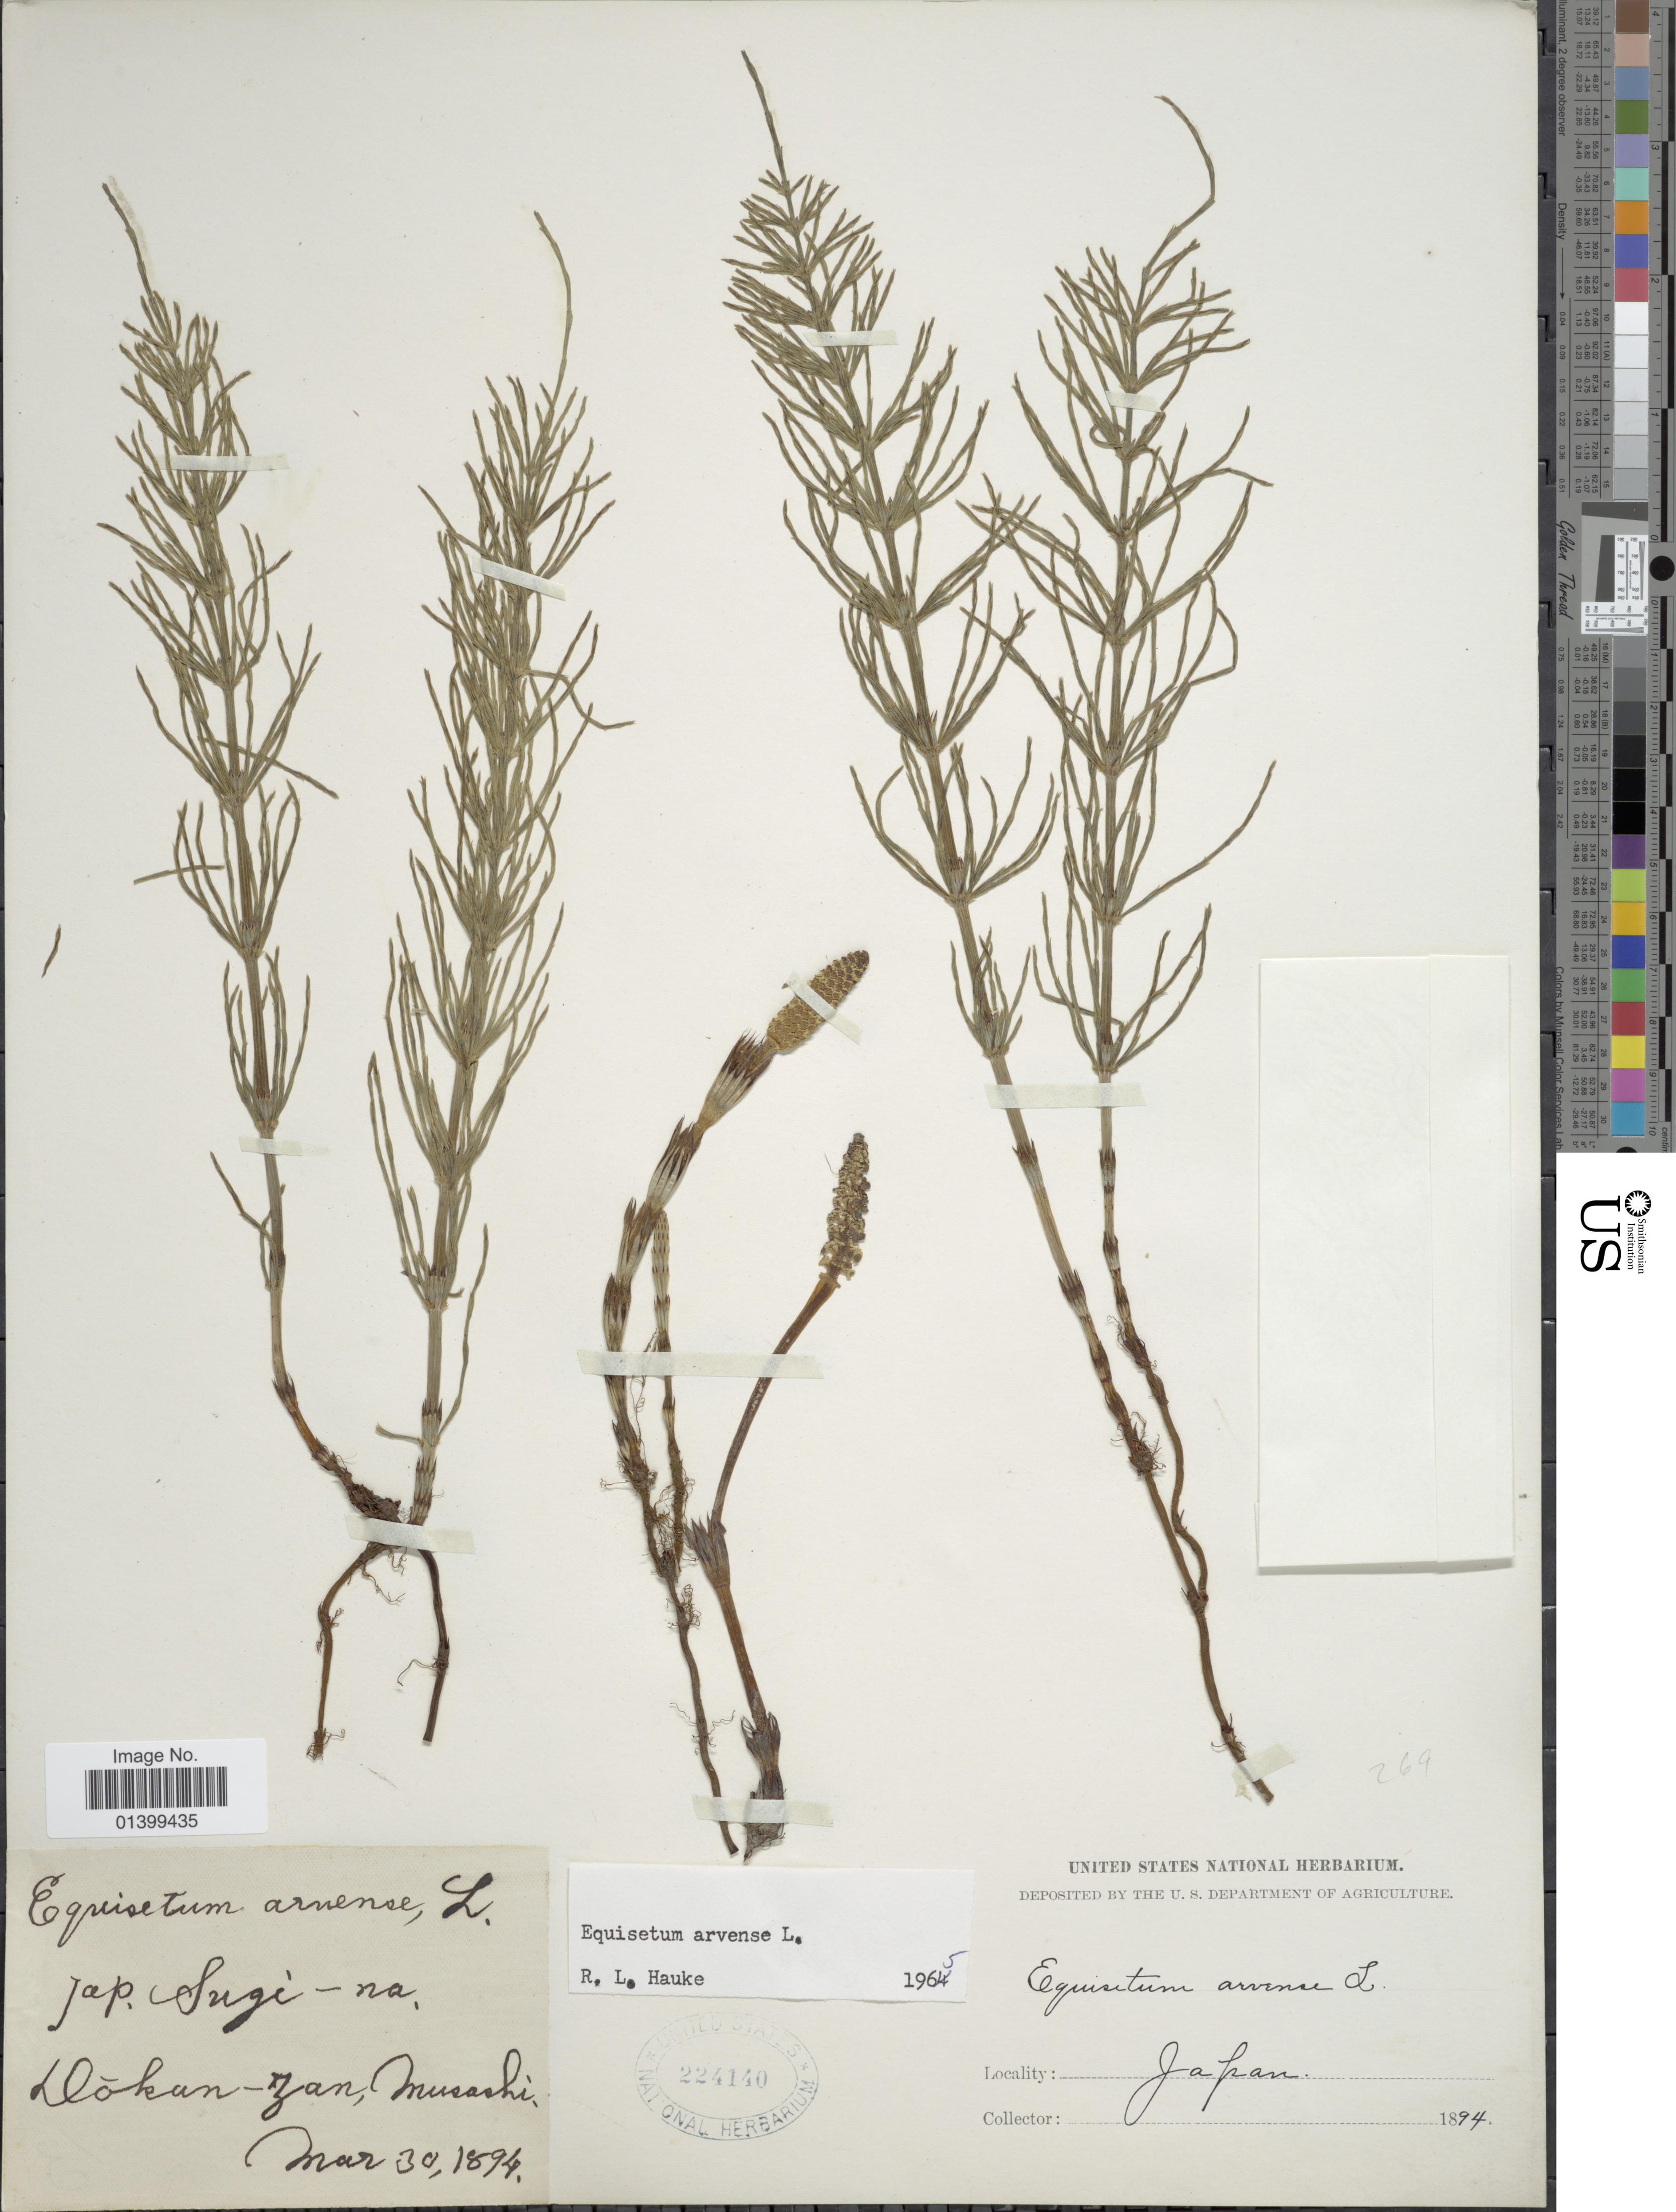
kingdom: Plantae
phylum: Tracheophyta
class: Polypodiopsida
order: Equisetales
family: Equisetaceae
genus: Equisetum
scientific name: Equisetum arvense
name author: L.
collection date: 1894-03-30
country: Japan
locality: Sugi-na, Dōkan -zan, Musashi.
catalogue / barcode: US 224140